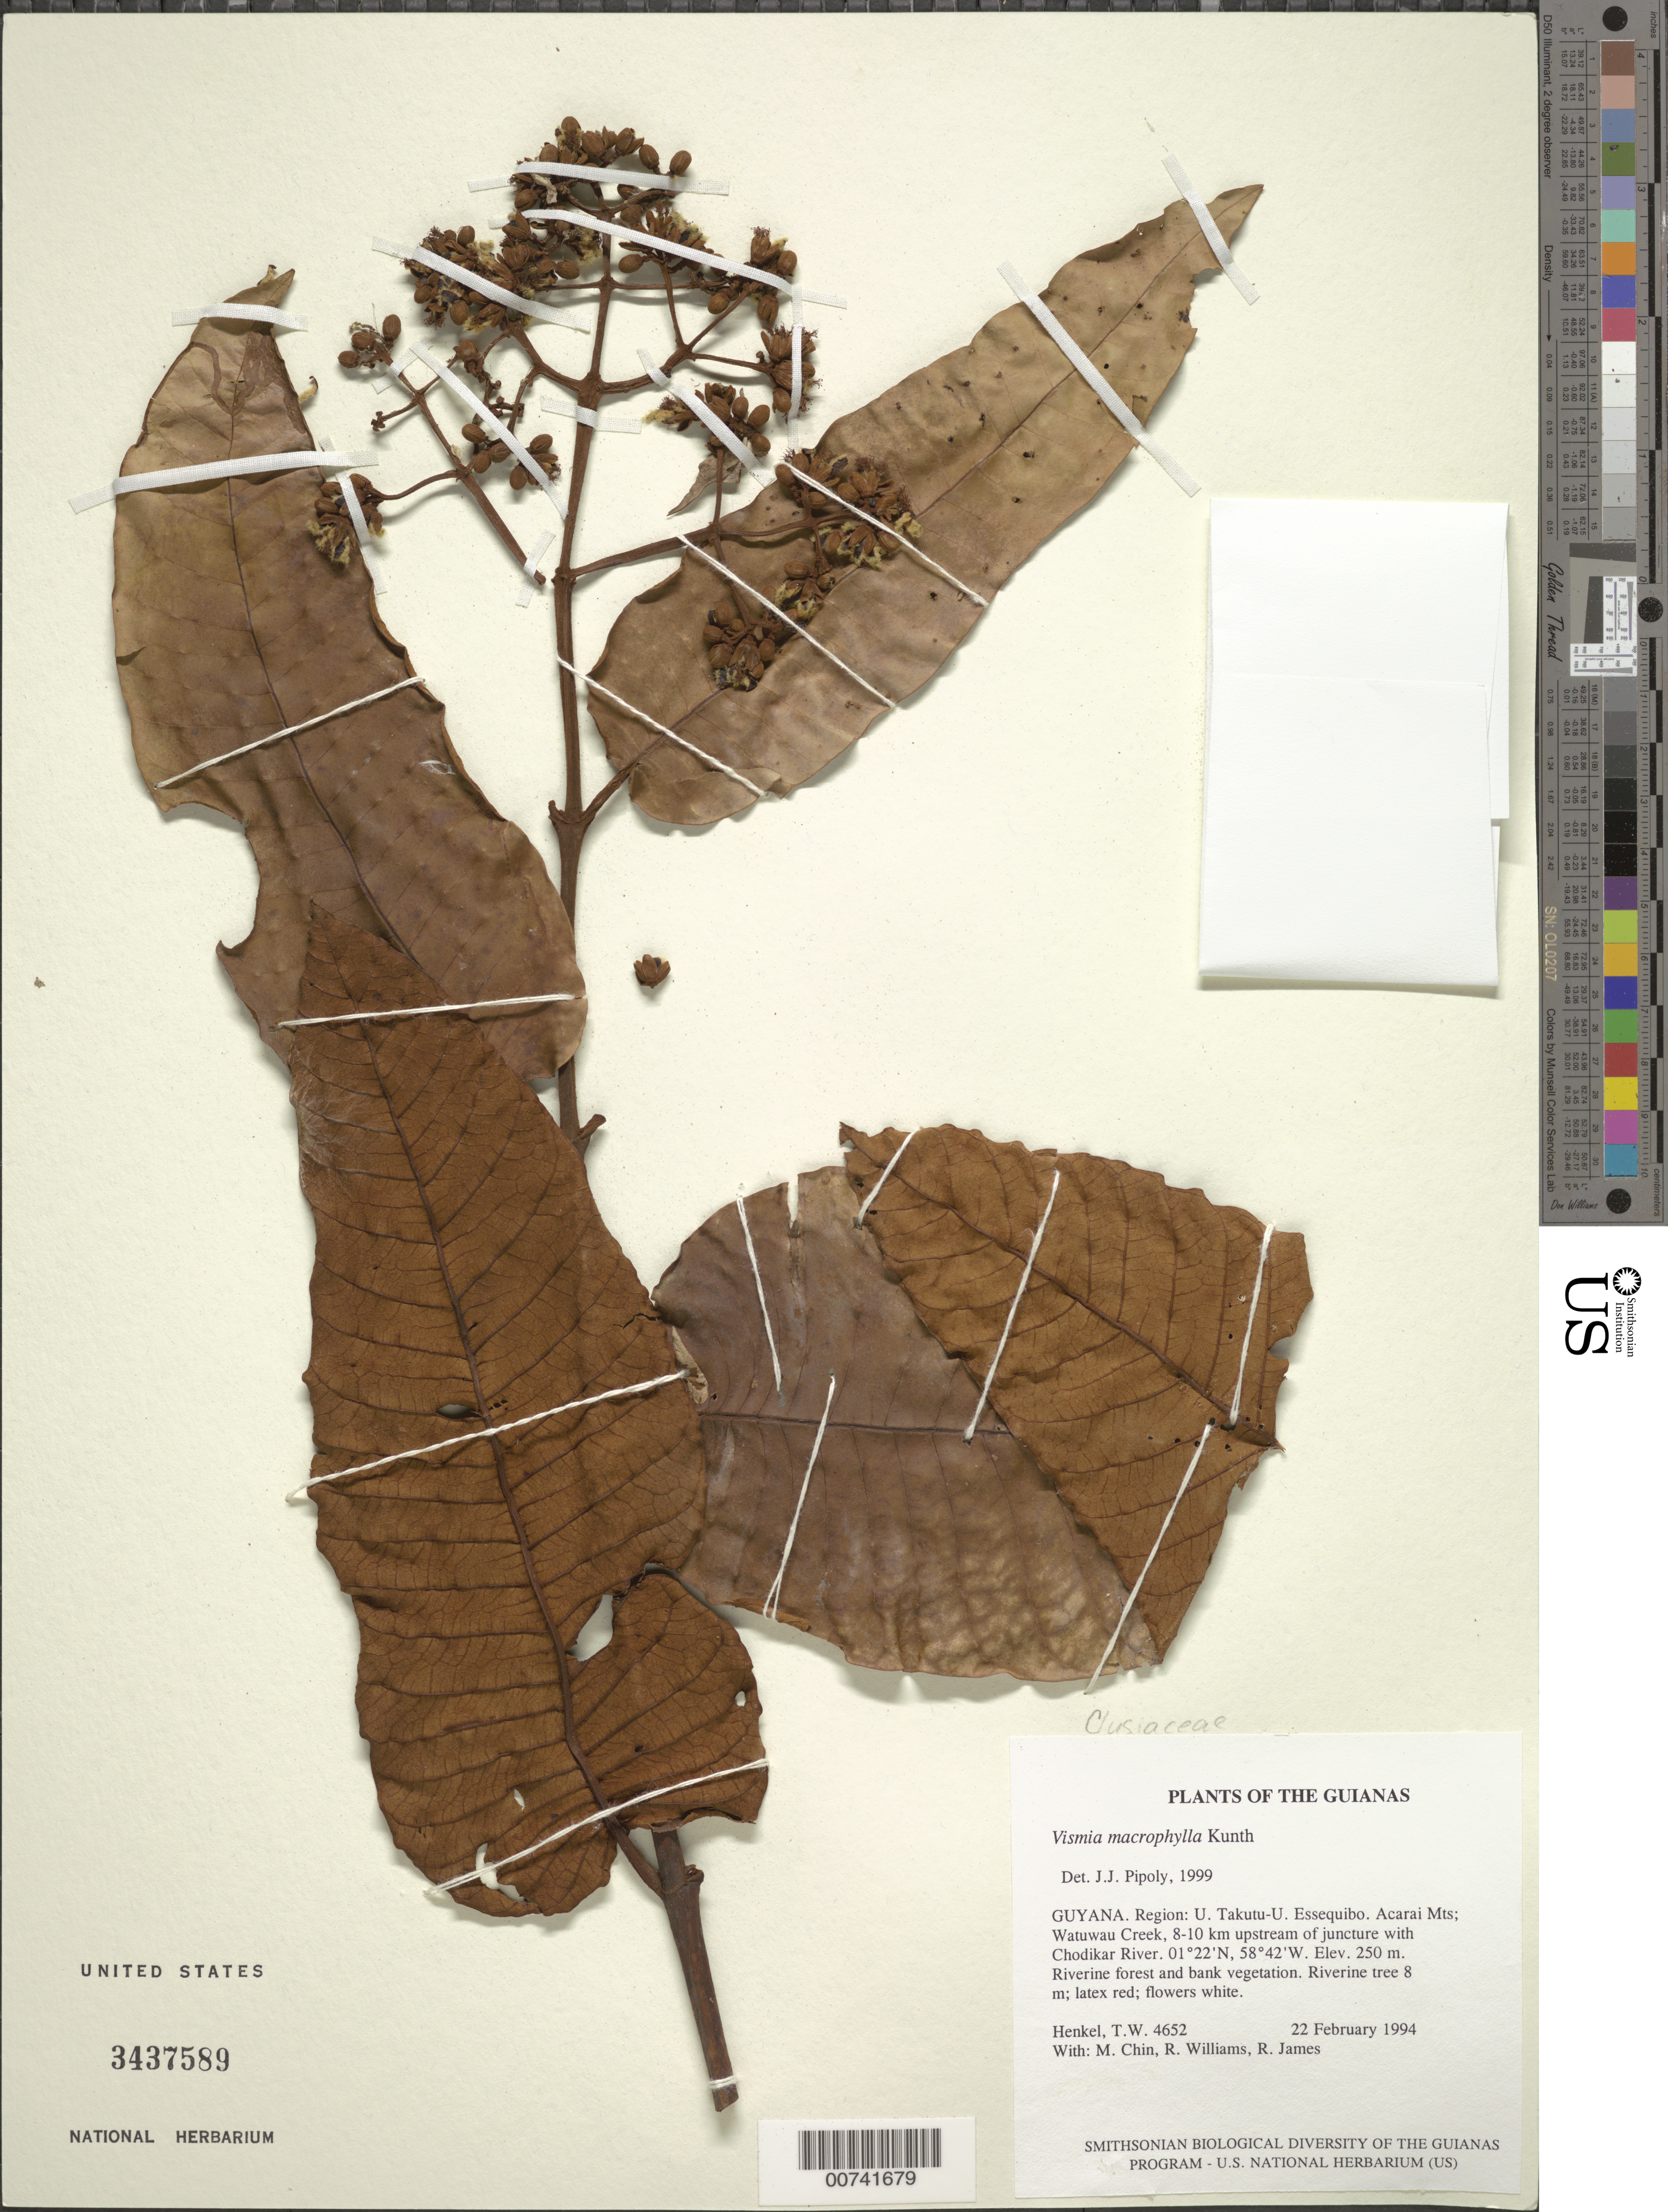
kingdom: Plantae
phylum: Tracheophyta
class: Magnoliopsida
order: Malpighiales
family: Hypericaceae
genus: Vismia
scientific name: Vismia macrophylla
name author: Kunth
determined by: Pipoly, J. J., III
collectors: T. Henkel, M. Chin, R. Williams & R. James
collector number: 4652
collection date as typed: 22 February 1994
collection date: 1994-02-22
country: Guyana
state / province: U. Takutu-U. Essequibo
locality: Acarai Mts; Watuwau Creek, 8-10 km upstream of juncture with Chodikar River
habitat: Riverine forest and bank vegetation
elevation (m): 250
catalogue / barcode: US 3437589-2